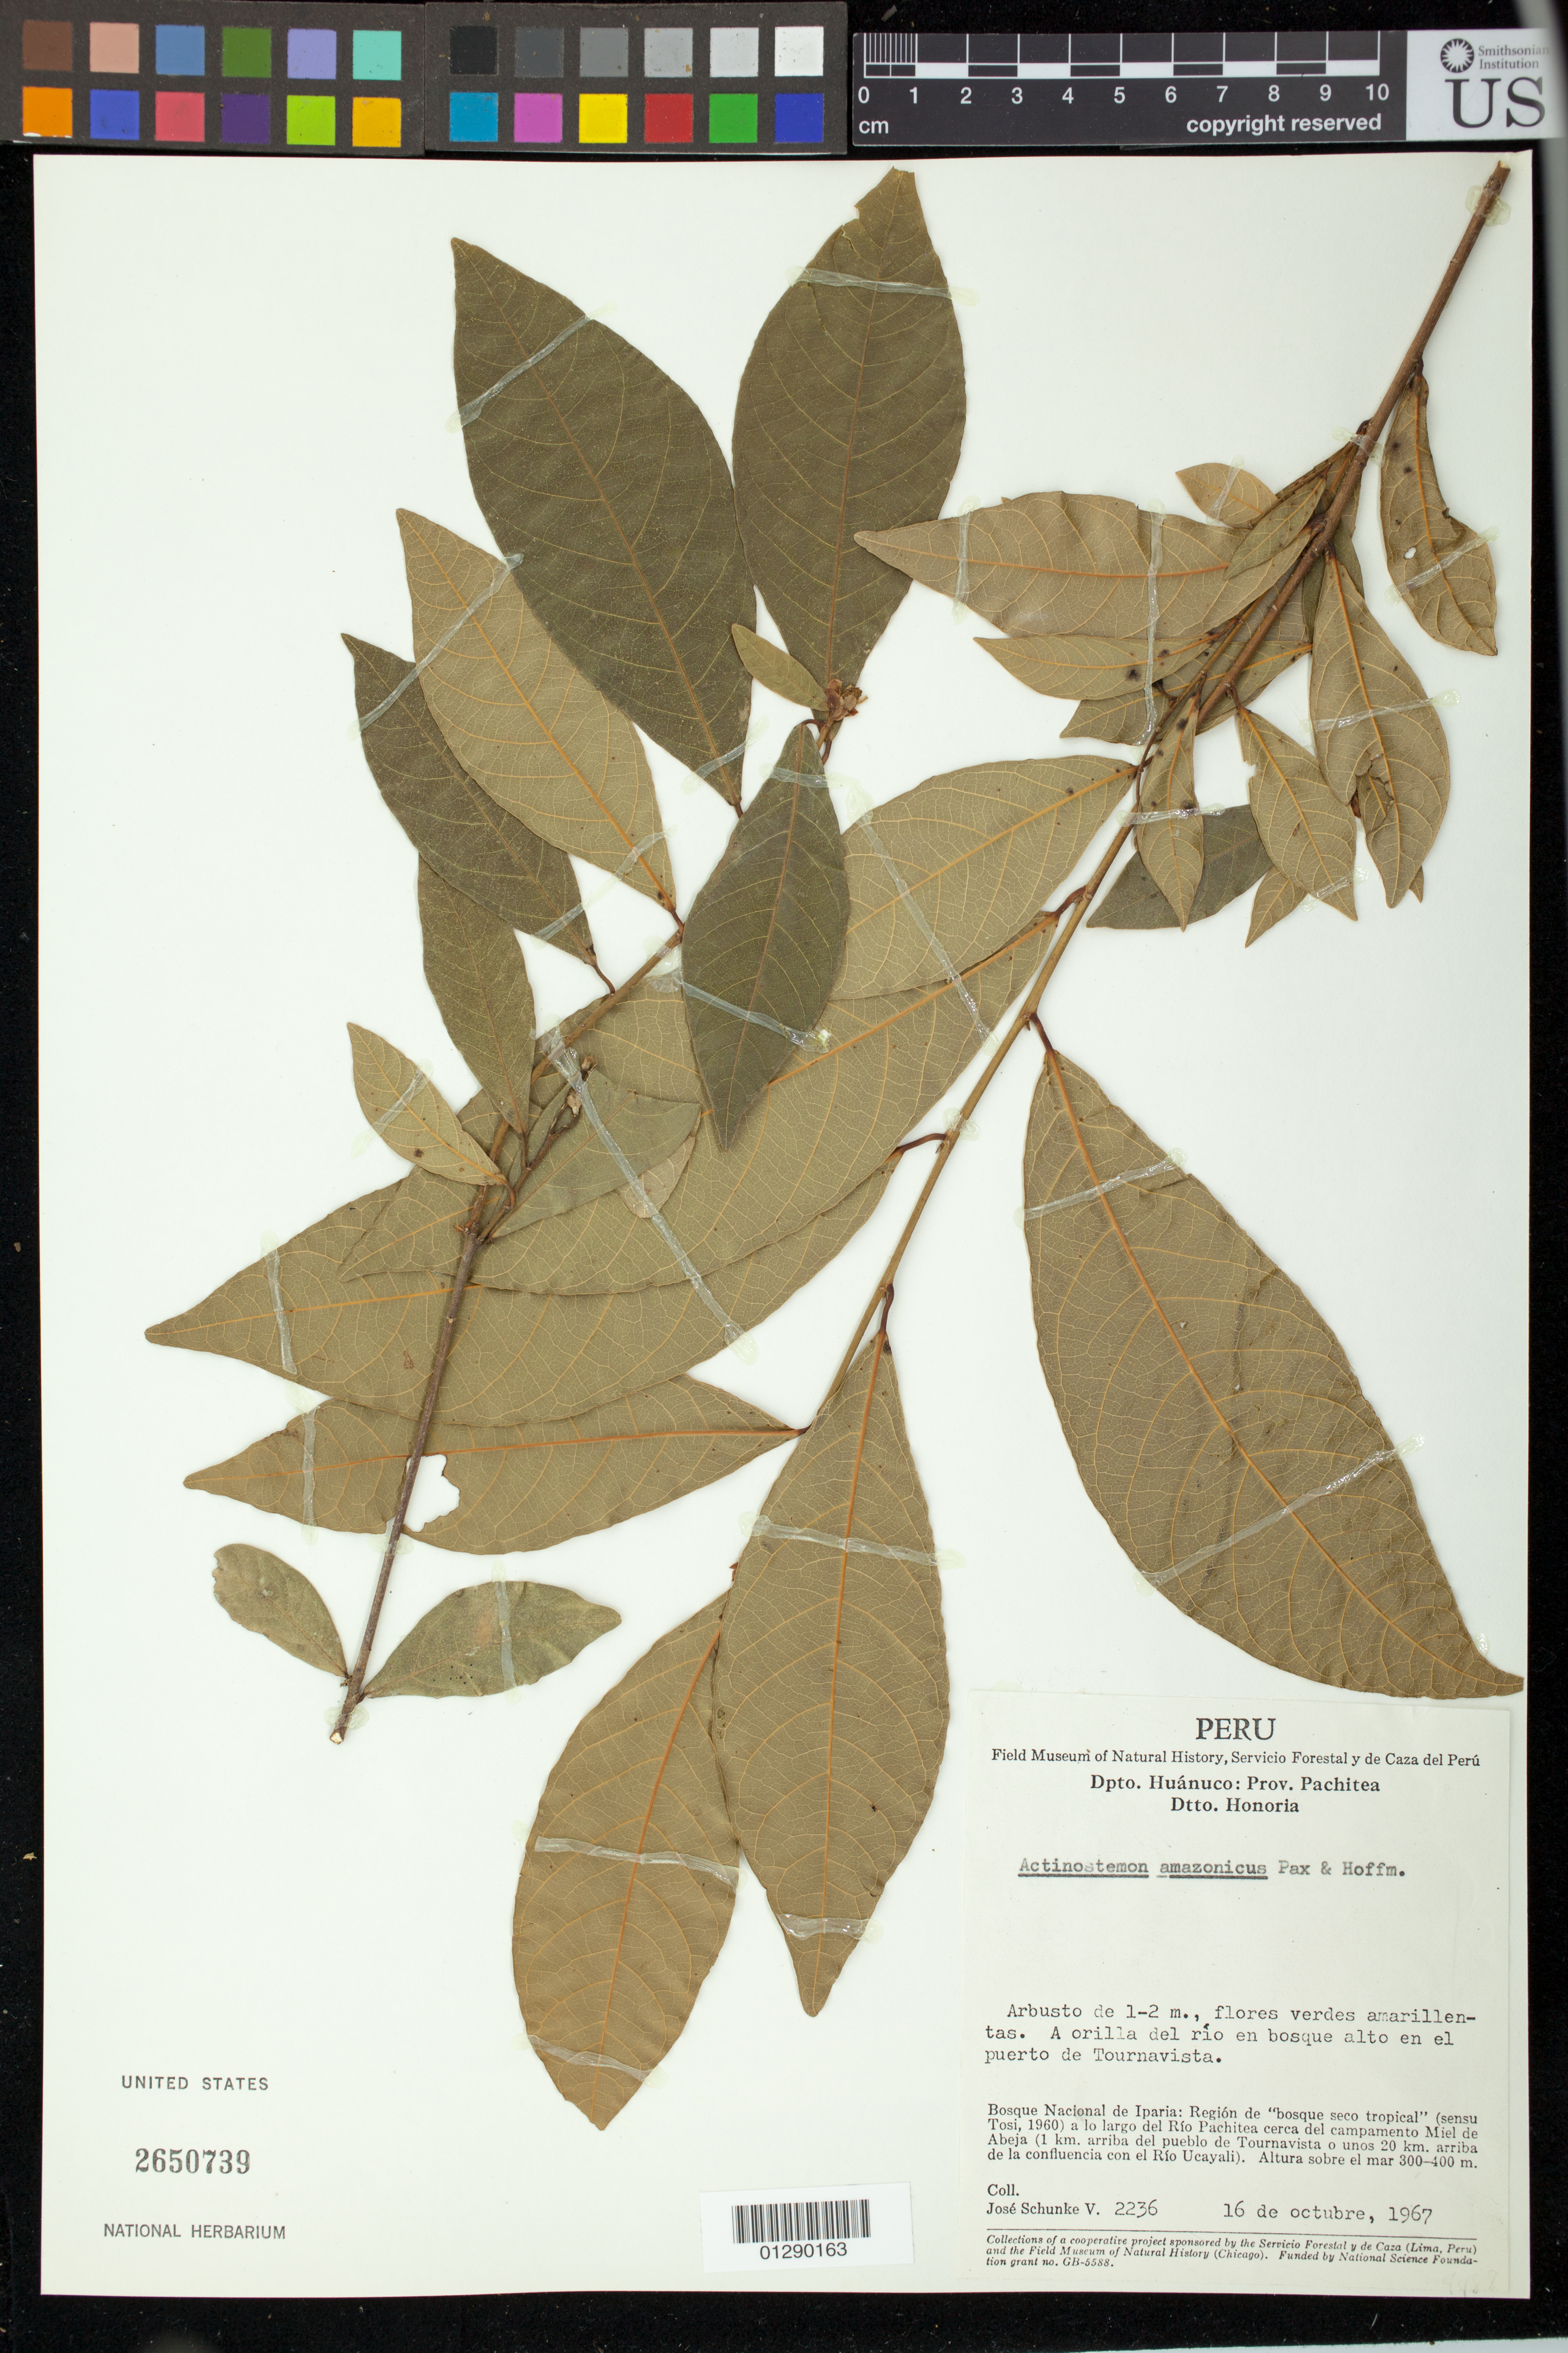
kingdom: Plantae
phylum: Tracheophyta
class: Magnoliopsida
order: Malpighiales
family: Euphorbiaceae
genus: Actinostemon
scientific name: Actinostemon amazonicus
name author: Pax & K. Hoffm.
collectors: J. Schunke Vigo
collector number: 2236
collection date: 1967-10-16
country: Peru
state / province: Huánuco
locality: Bosque Nacional de Iparia: Region de "bosque seco tropical" (Sensu Tosi, 1960) a lo largo del Rio Pachitea cerca del campamento Miel de Abeja (1 km. arriba del pueblo de Tournavista o unos 20 km. arriba de la confluencia con el Rio Ucayali).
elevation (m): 300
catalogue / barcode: US 2650739